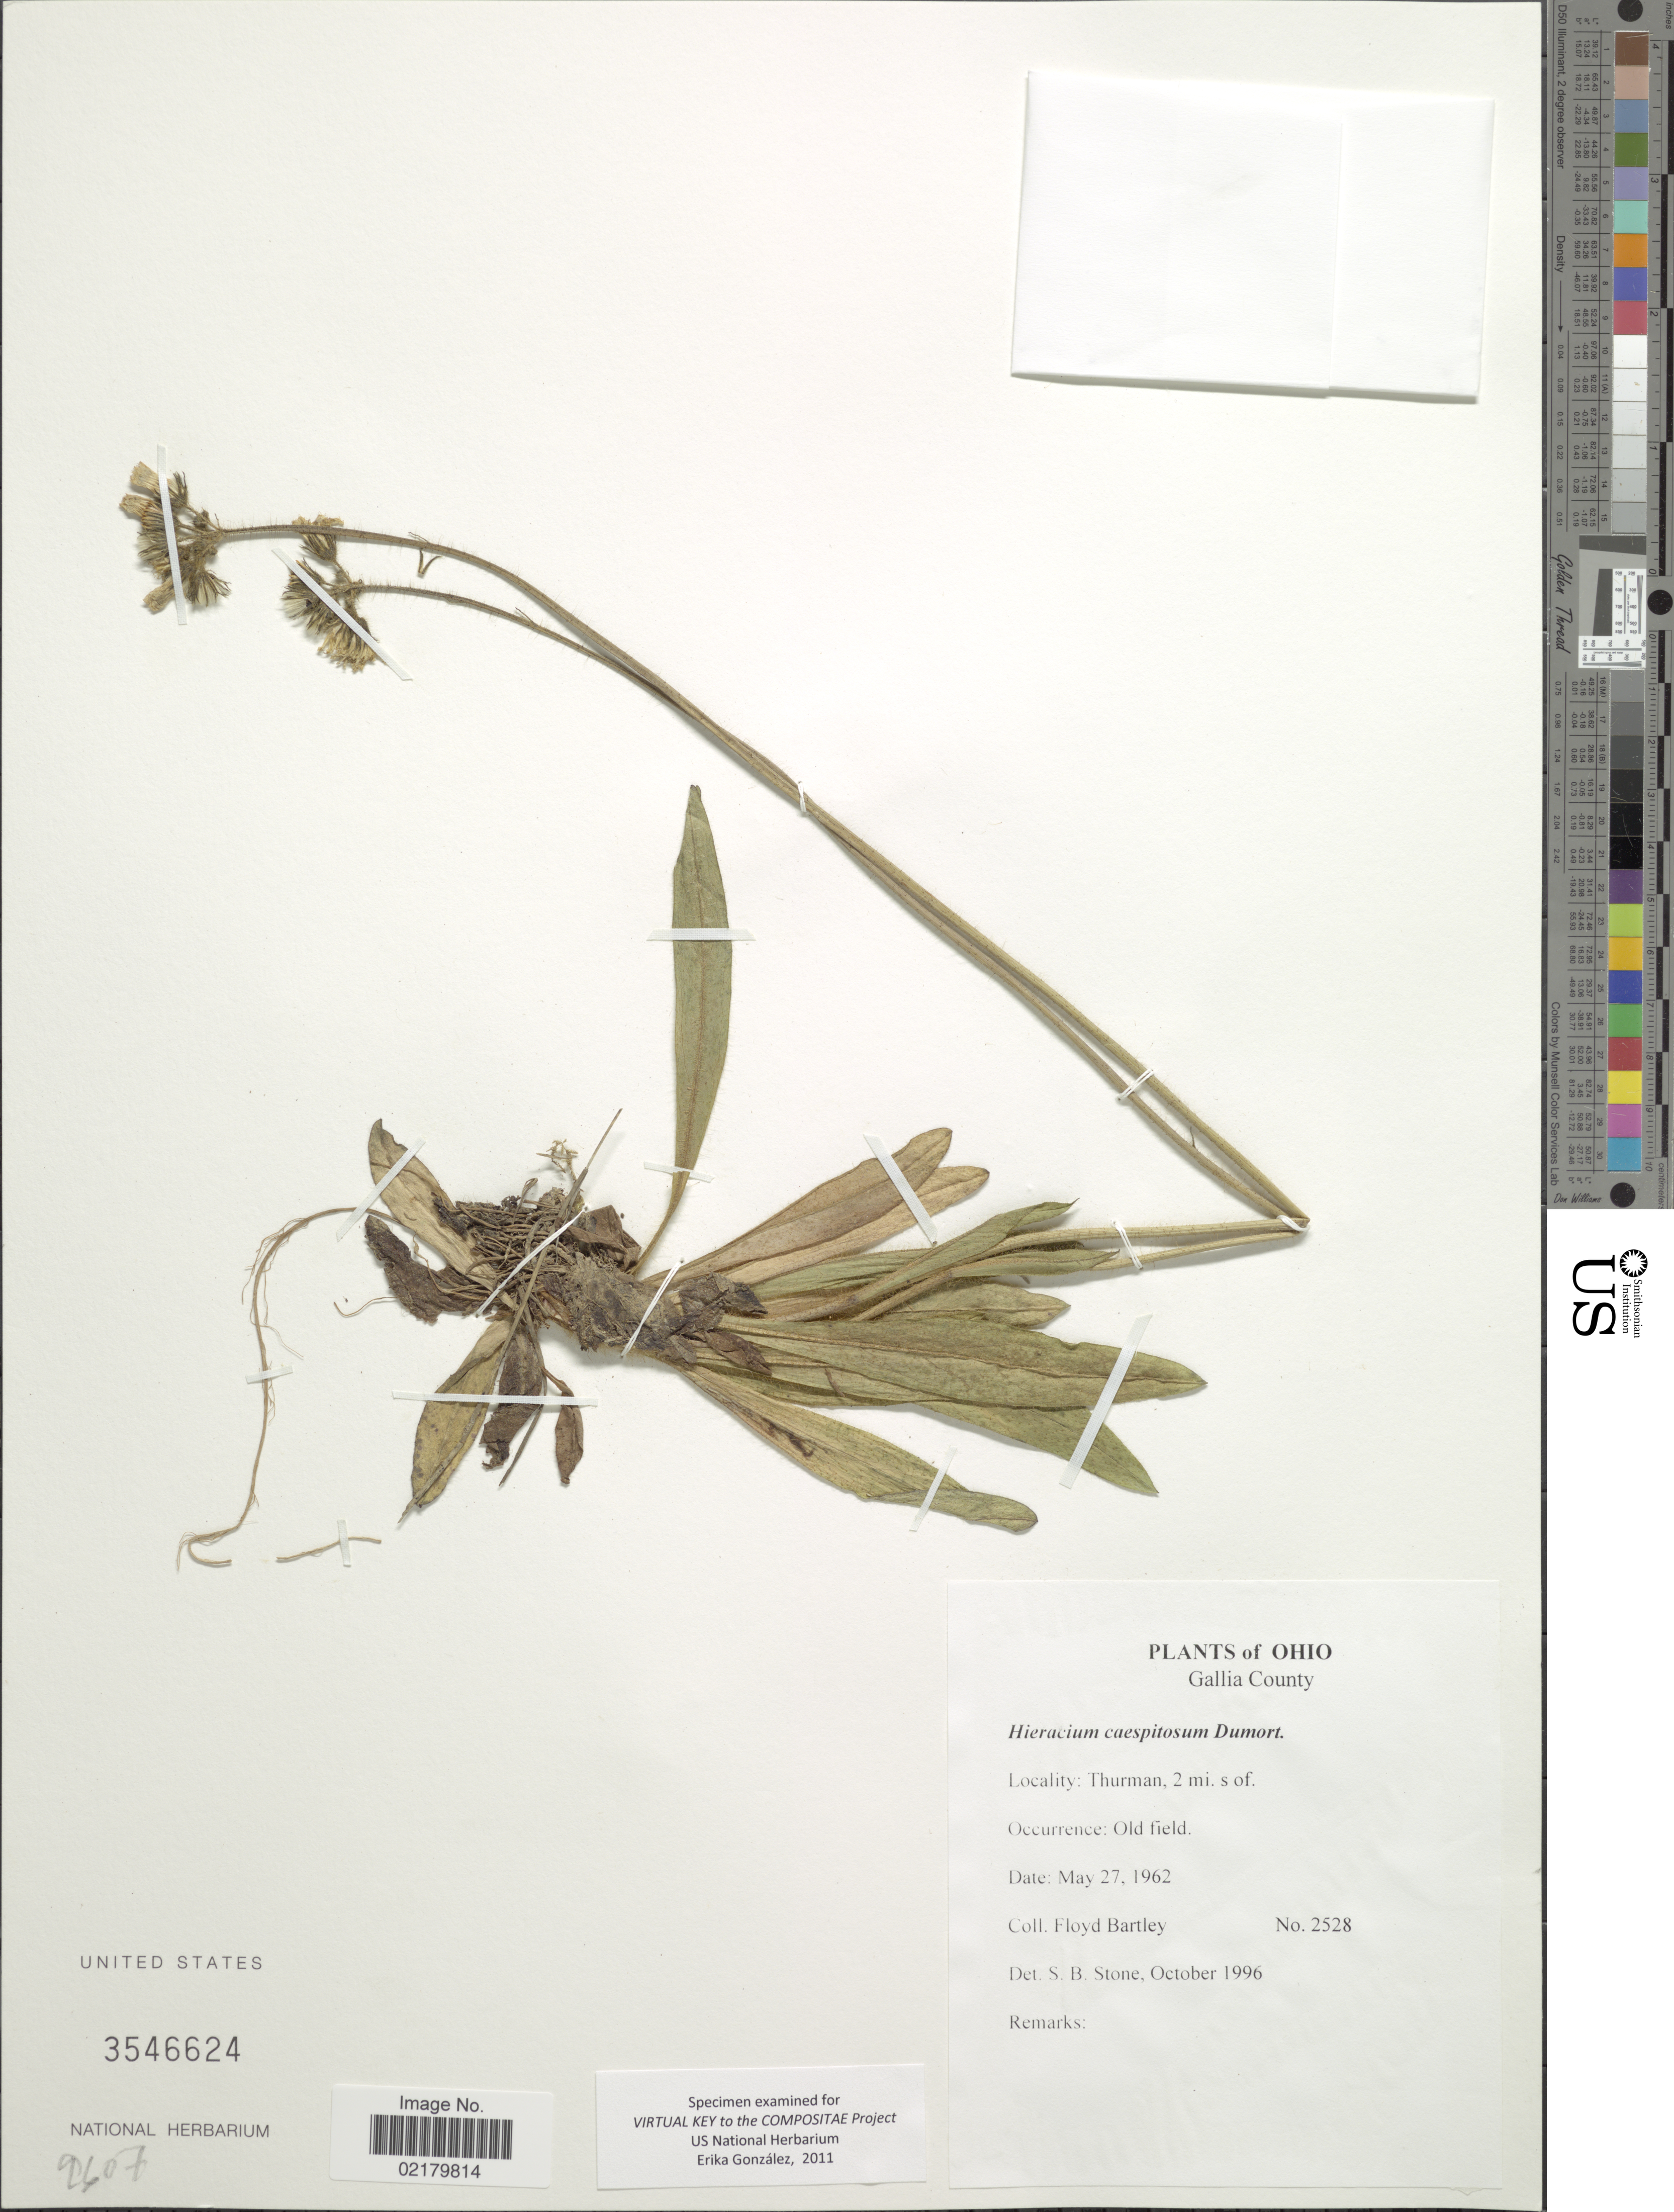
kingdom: Plantae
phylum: Tracheophyta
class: Magnoliopsida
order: Asterales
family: Asteraceae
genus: Pilosella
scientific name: Pilosella caespitosa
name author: (Dumort.) P. D. Sell & C. West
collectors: F. Bartley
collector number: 2528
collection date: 1962-05-27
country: United States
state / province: Ohio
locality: Gallia County, Thurman, 2 mi s of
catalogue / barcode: US 3546624